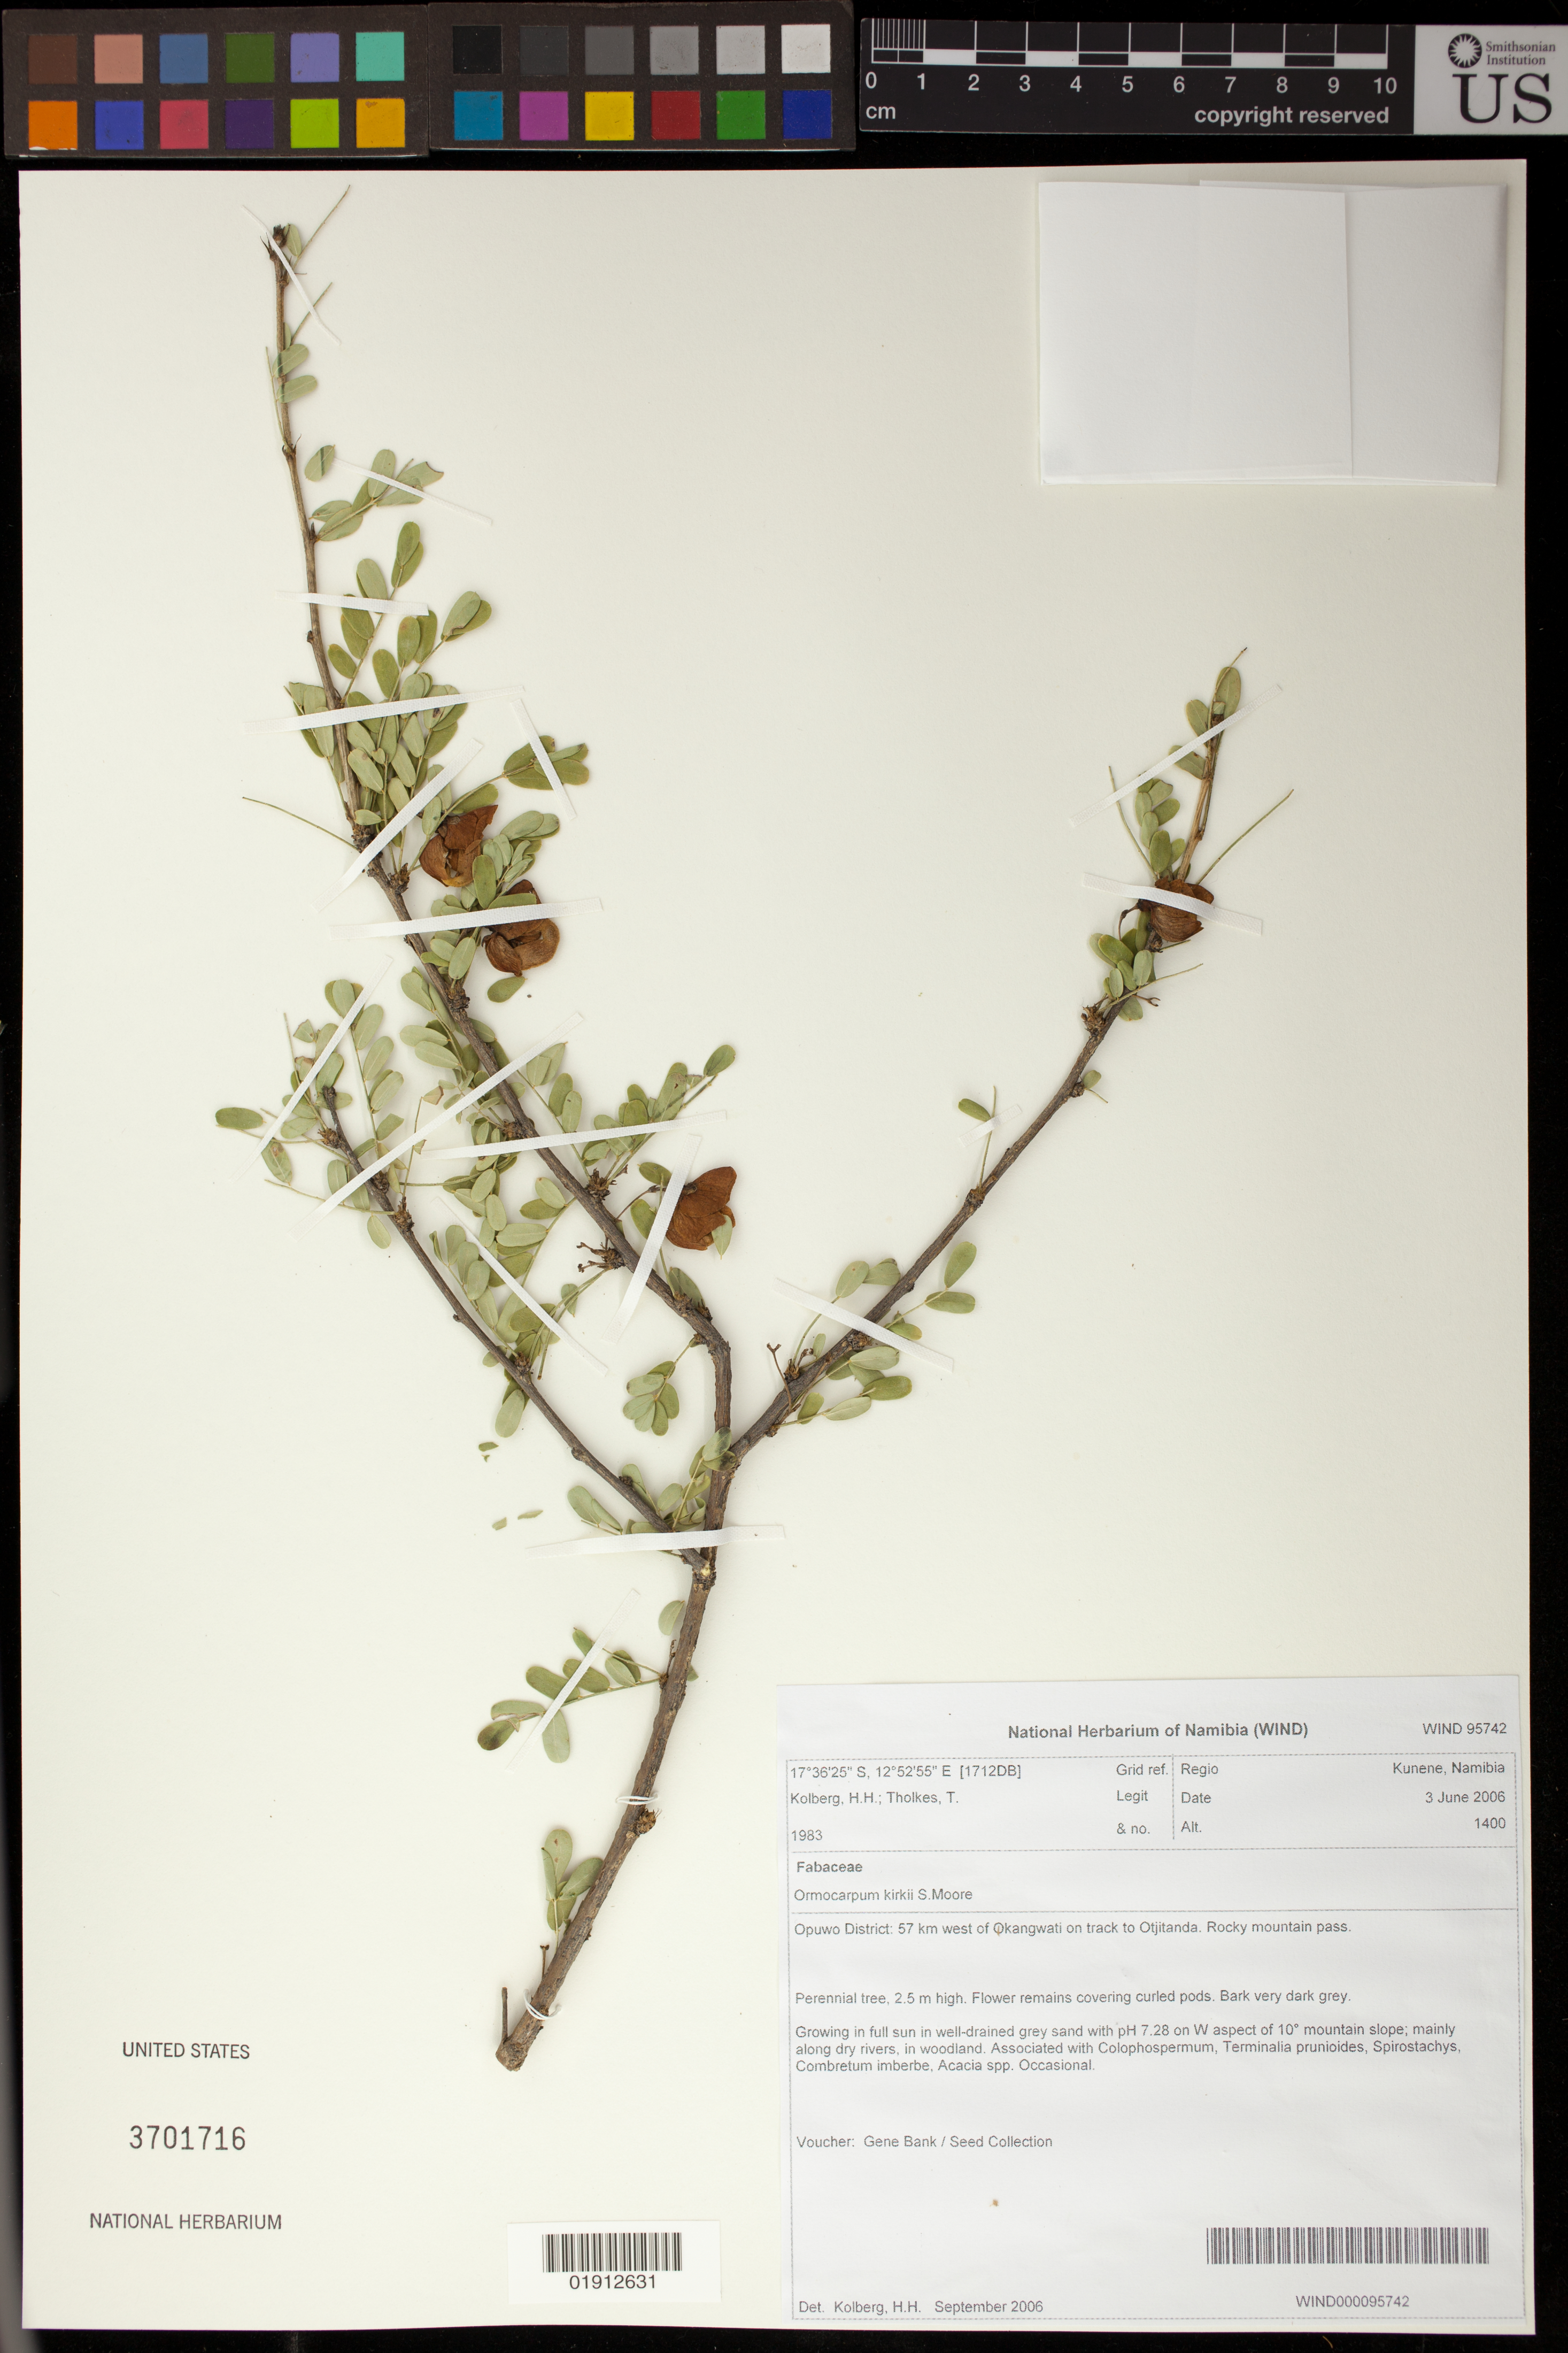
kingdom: Plantae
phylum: Tracheophyta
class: Magnoliopsida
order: Fabales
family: Fabaceae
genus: Ormocarpum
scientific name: Ormocarpum kirkii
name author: S. Moore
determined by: Kolberg, H. H.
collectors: H. H. Kolberg & T. Tholkes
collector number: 1983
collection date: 2006-06-03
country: Namibia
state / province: Kunene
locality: Opuwo District: 57 km west of Okangwati on track to Otjitanda. Rocky mountain pass.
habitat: Growing in full sun in well-drained grey sand with pH7.28 on W aspect of 10 degrees mountain slope; mainly along dry rivers, in woodland.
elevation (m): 1400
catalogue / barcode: US 3701716